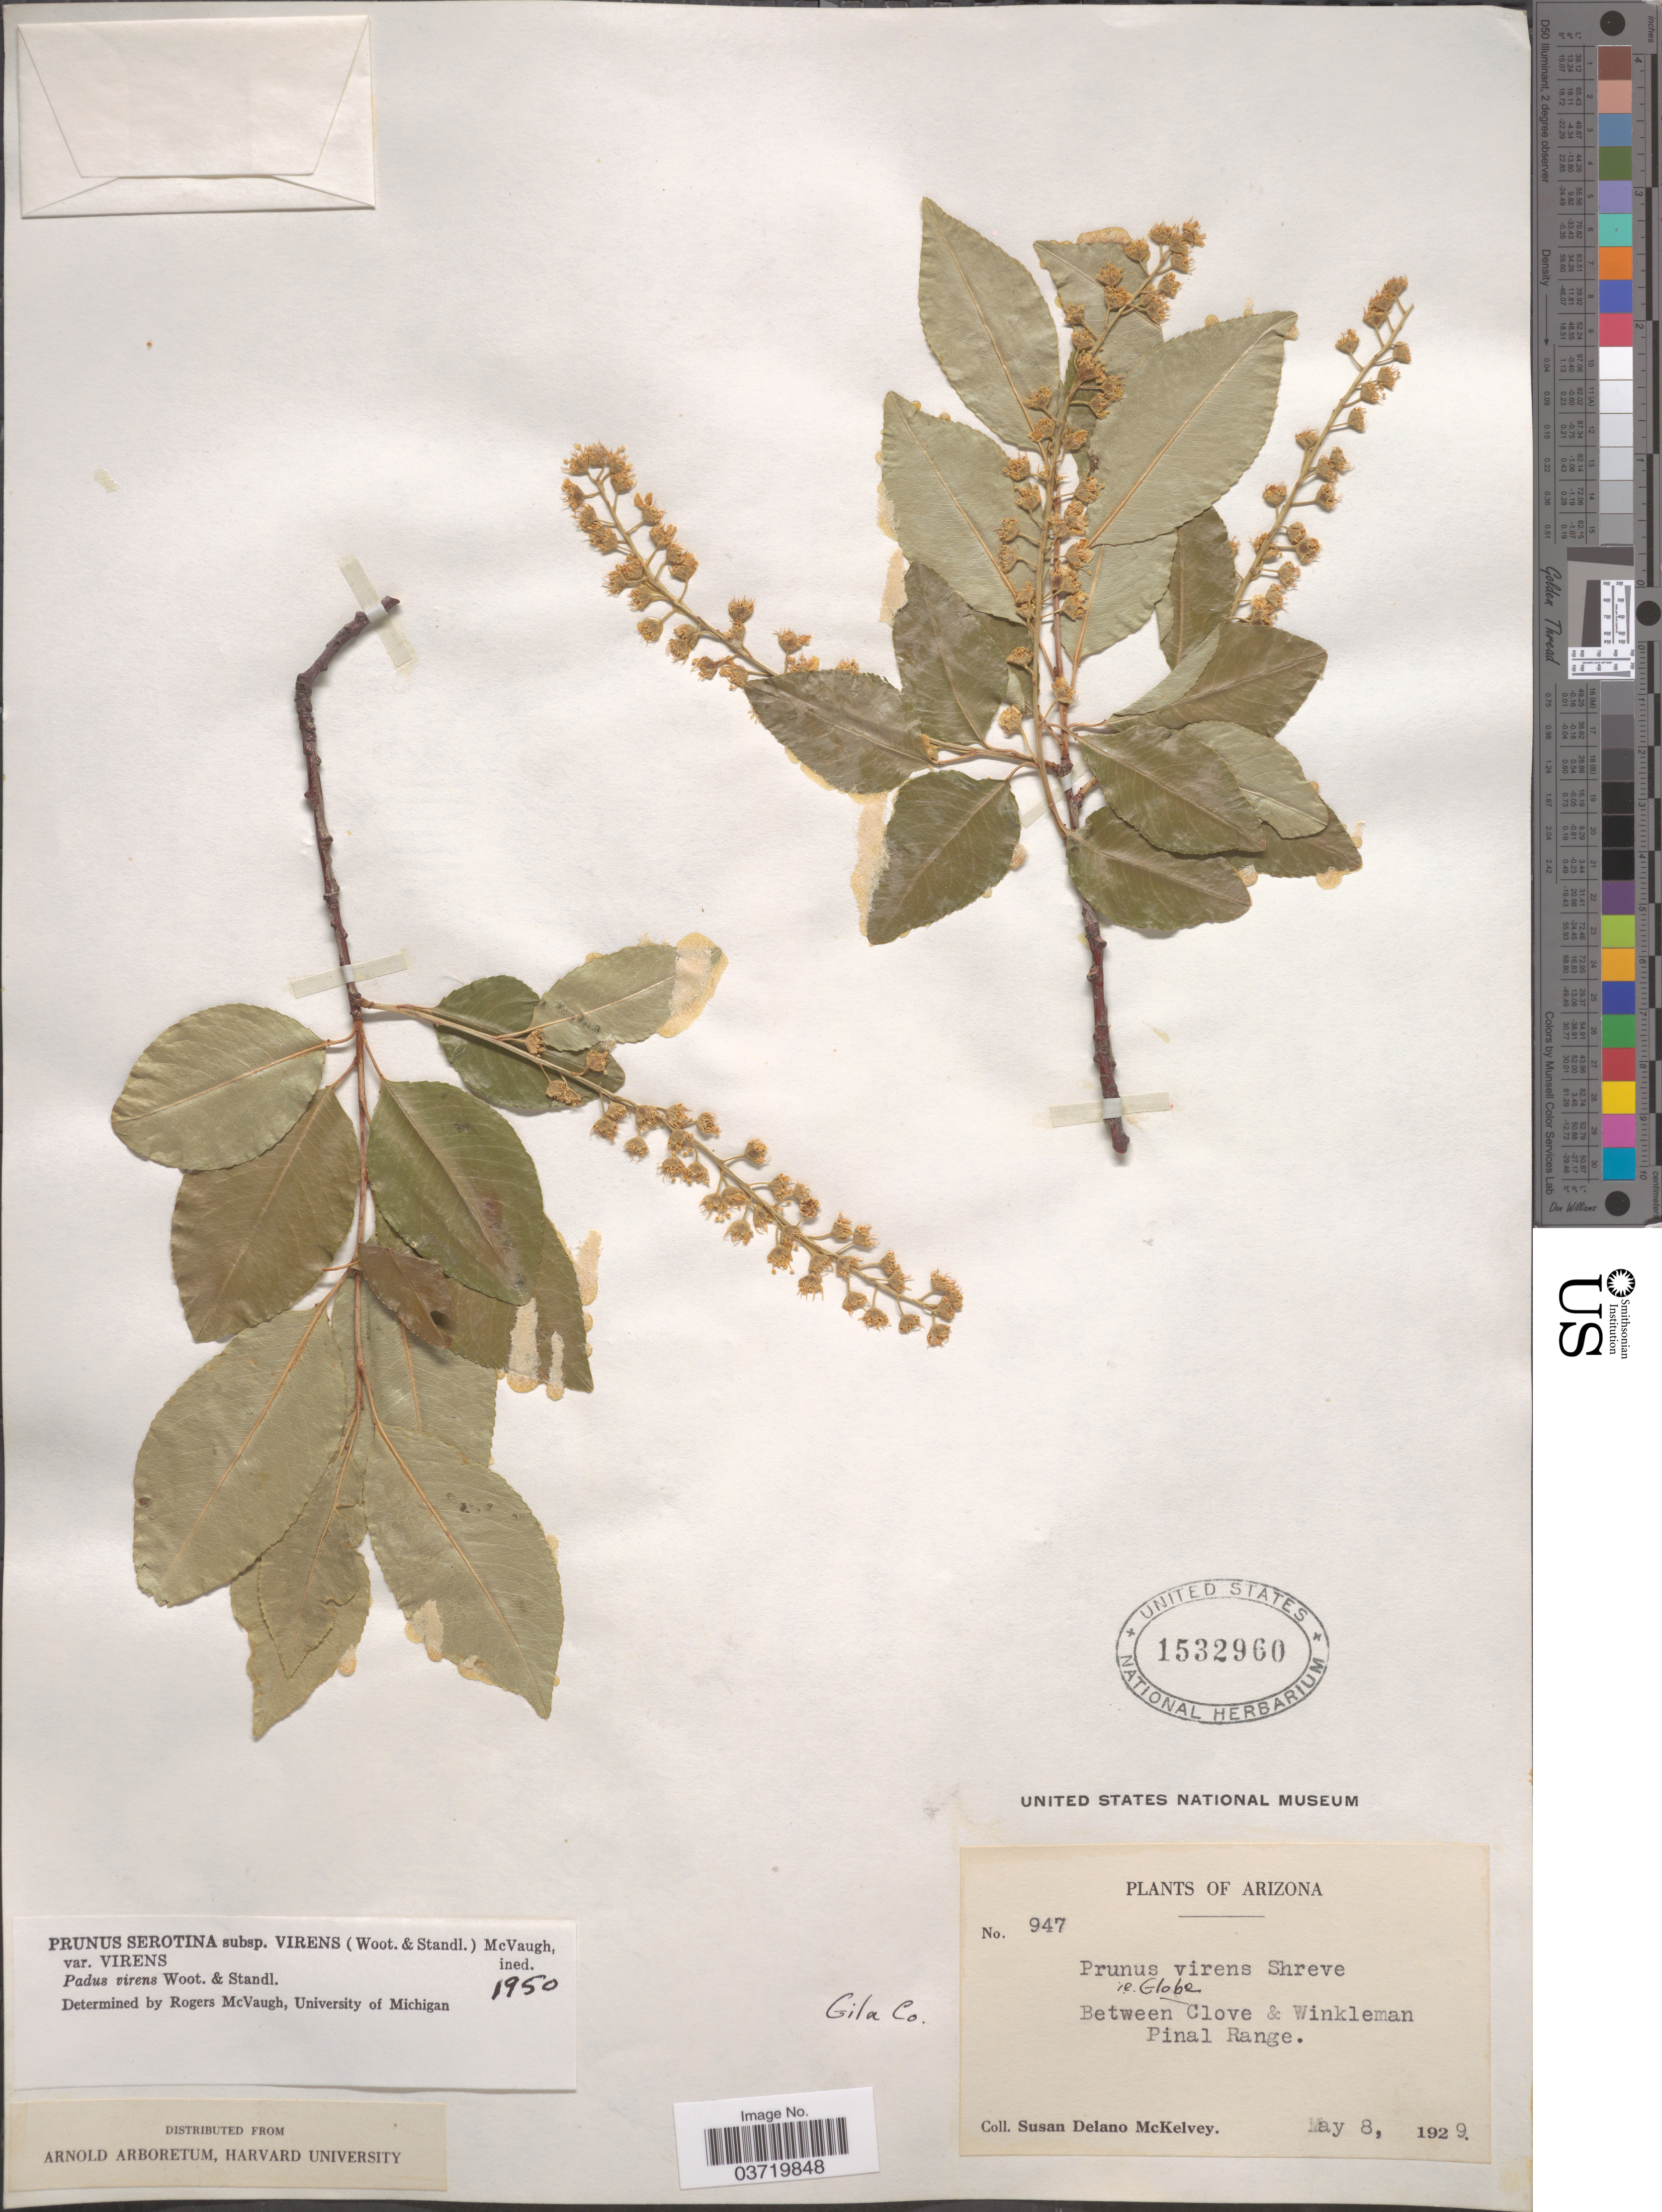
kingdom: Plantae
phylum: Tracheophyta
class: Magnoliopsida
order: Rosales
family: Rosaceae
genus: Prunus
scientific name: Prunus serotina var. rufula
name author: (Wooton & Standl.) McVaugh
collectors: S. A. McKelvey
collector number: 947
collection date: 1929-05-08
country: United States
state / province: Arizona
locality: Between Clove & Winkleman. Pinal Range. Gila Co.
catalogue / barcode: US 1532960